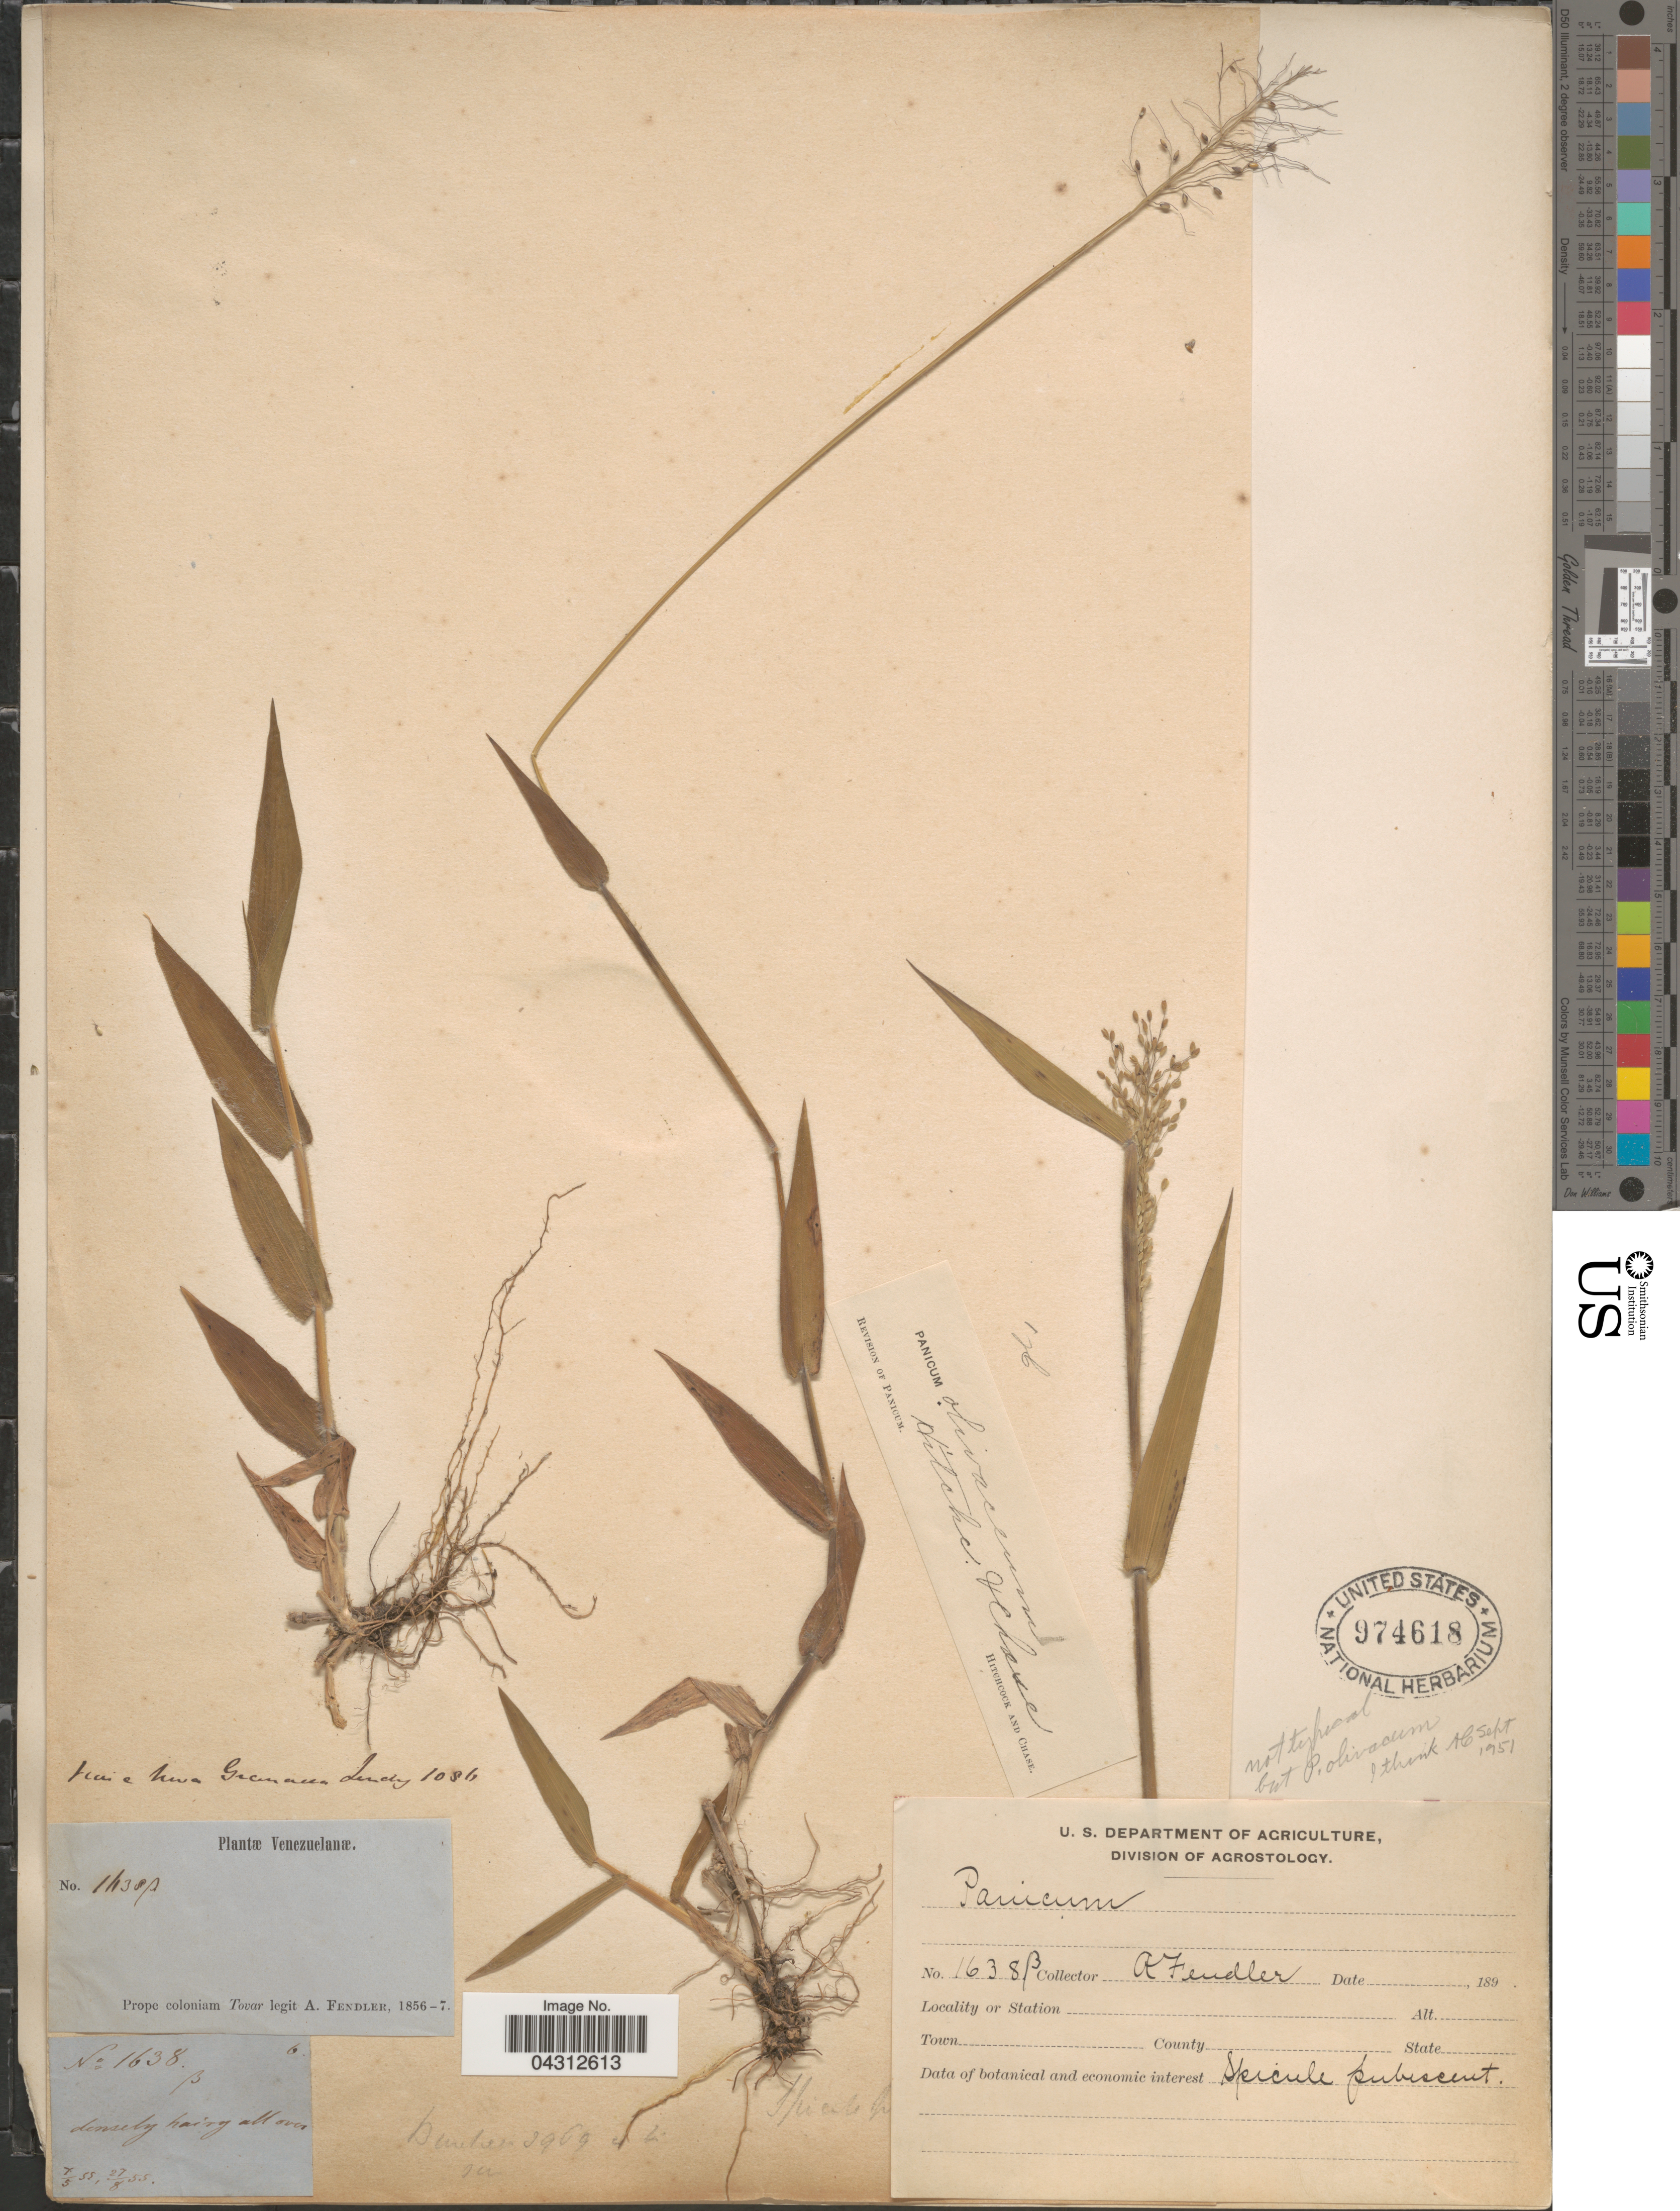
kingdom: Plantae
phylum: Tracheophyta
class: Liliopsida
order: Poales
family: Poaceae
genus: Dichanthelium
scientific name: Dichanthelium acuminatum var. acuminatum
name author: (Sw.) Gould & C.A. Clark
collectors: A. Fendler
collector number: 1638B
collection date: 1855-05-07/1855-08-27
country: Venezuela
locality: Prope coloniam Tovar.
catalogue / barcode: US 974618